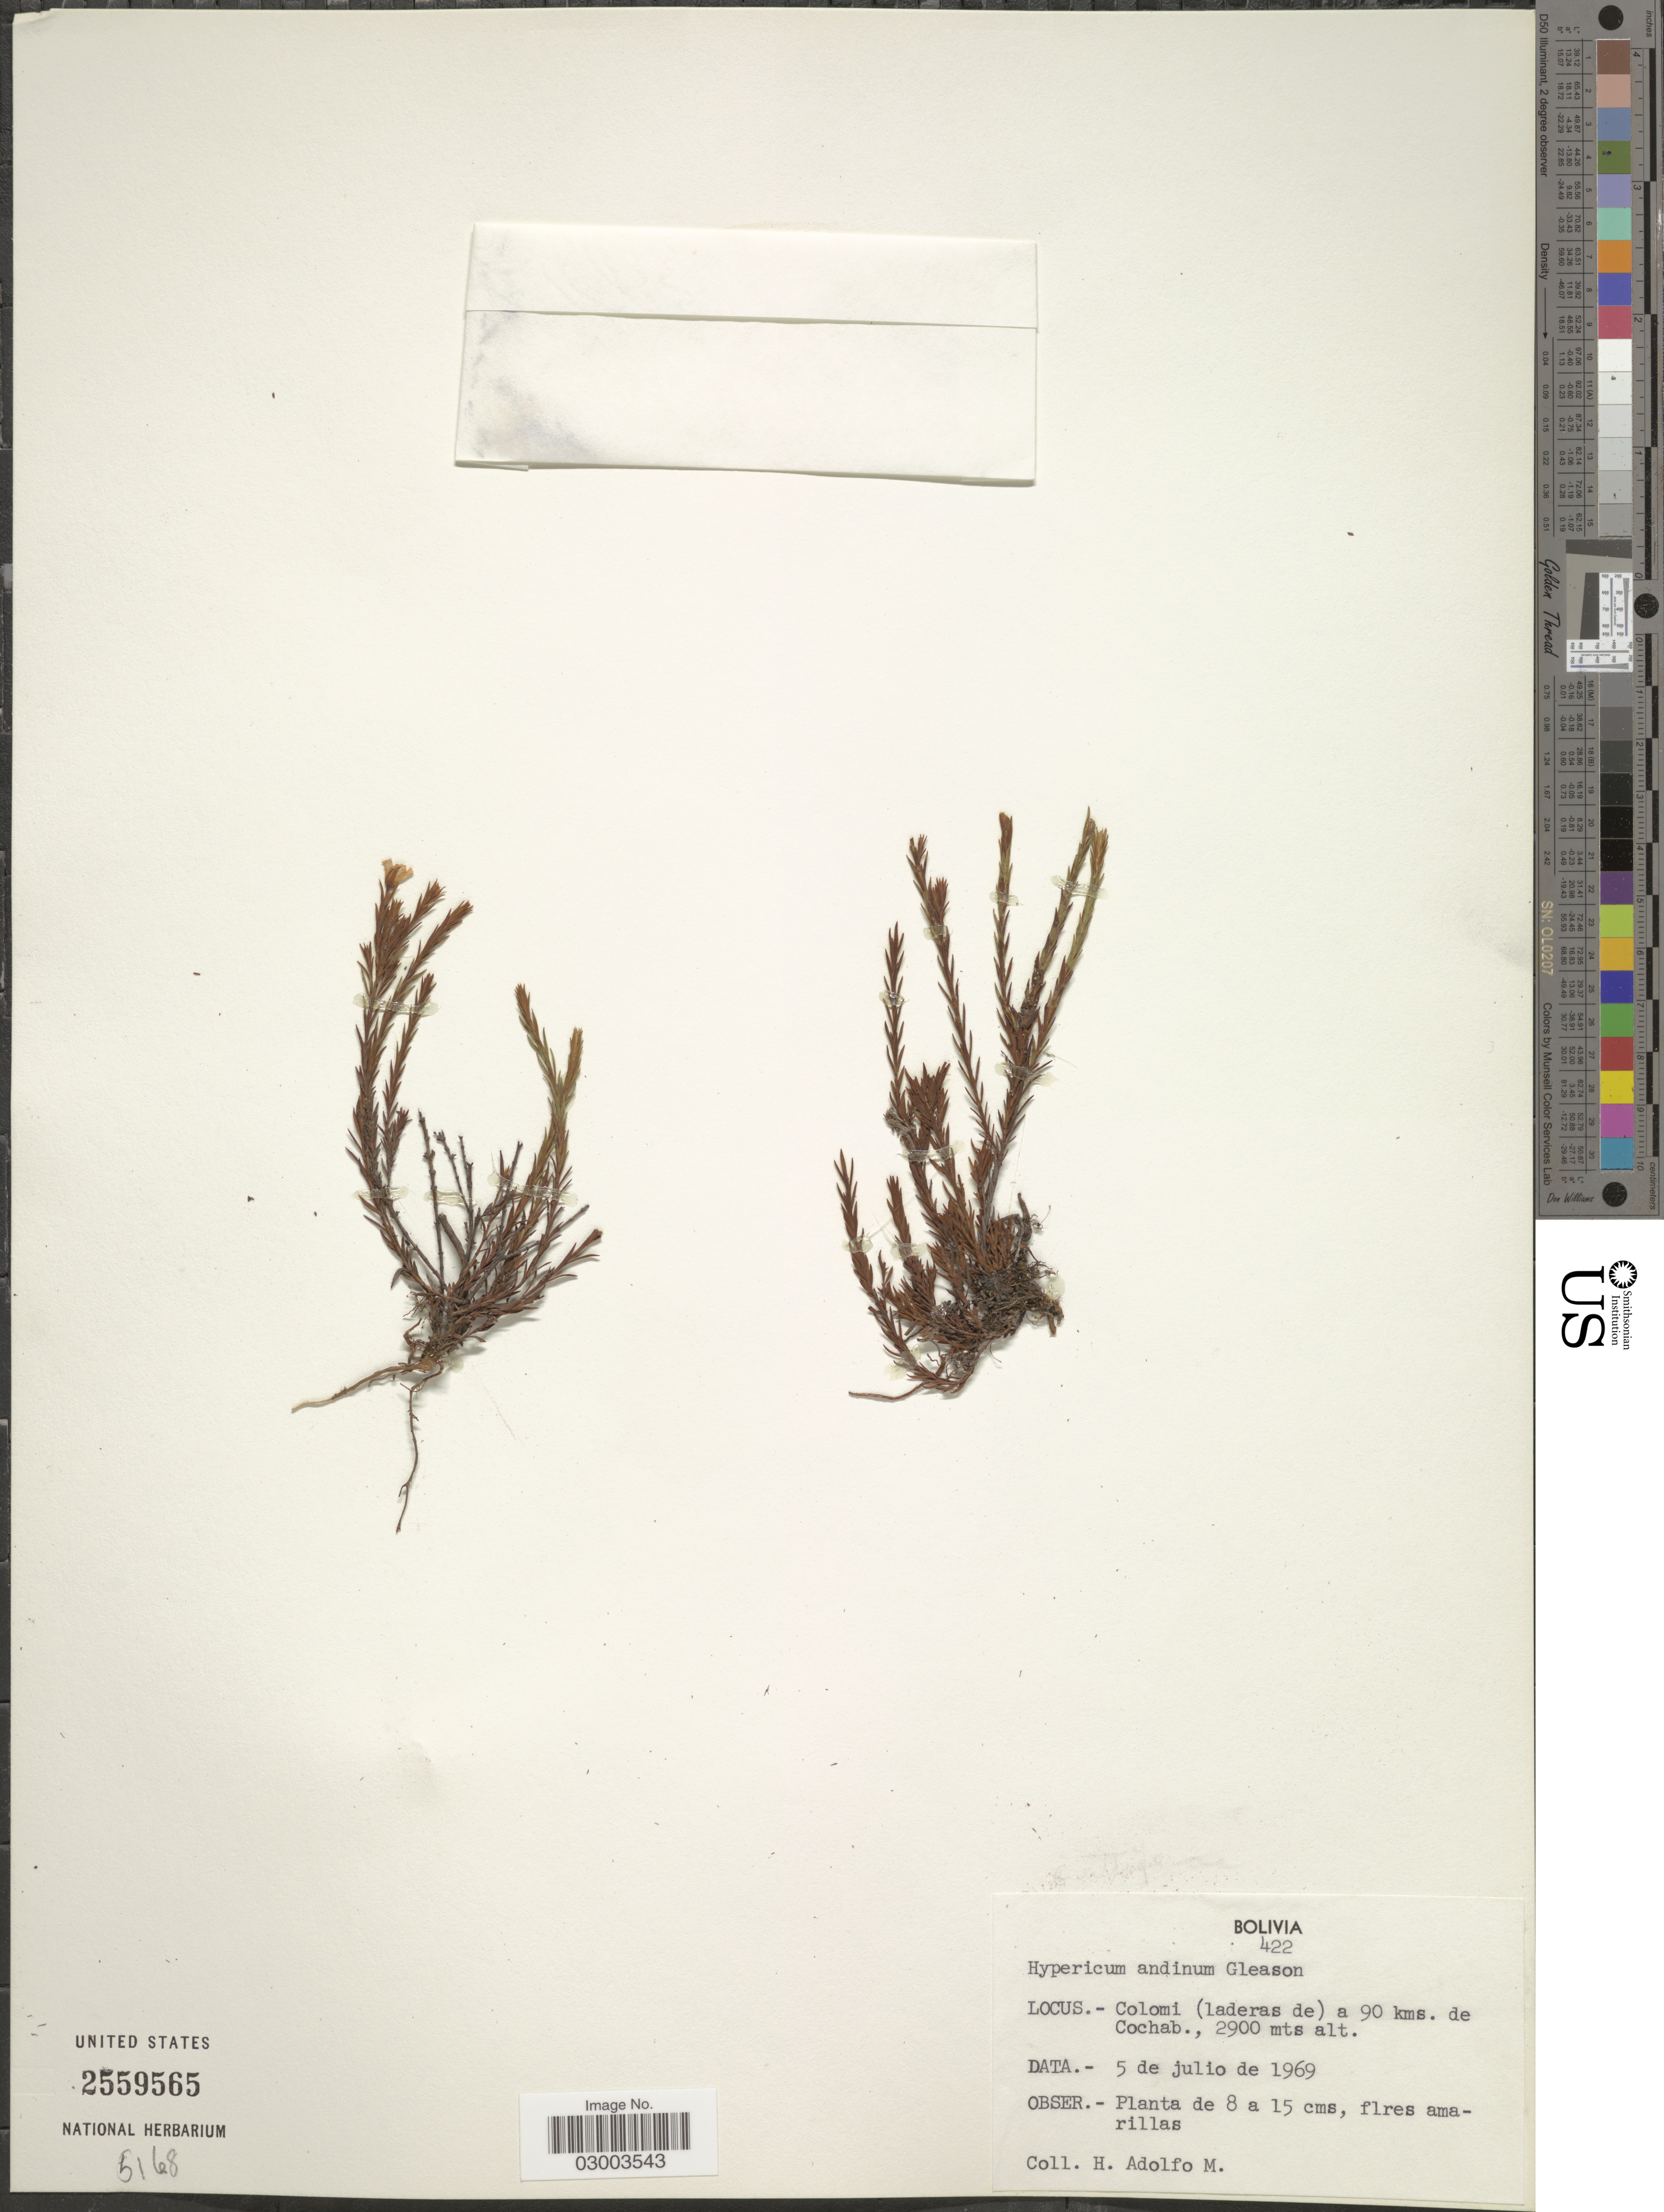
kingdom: Plantae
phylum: Tracheophyta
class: Magnoliopsida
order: Malpighiales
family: Hypericaceae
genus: Hypericum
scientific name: Hypericum andinum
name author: Gleason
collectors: H. Adolfo M.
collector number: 422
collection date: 1969-07-05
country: Bolivia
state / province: Cochabamba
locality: Colombi (laderas de ) a 90 kms. de Cochab.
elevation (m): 2900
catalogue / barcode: US 2559565